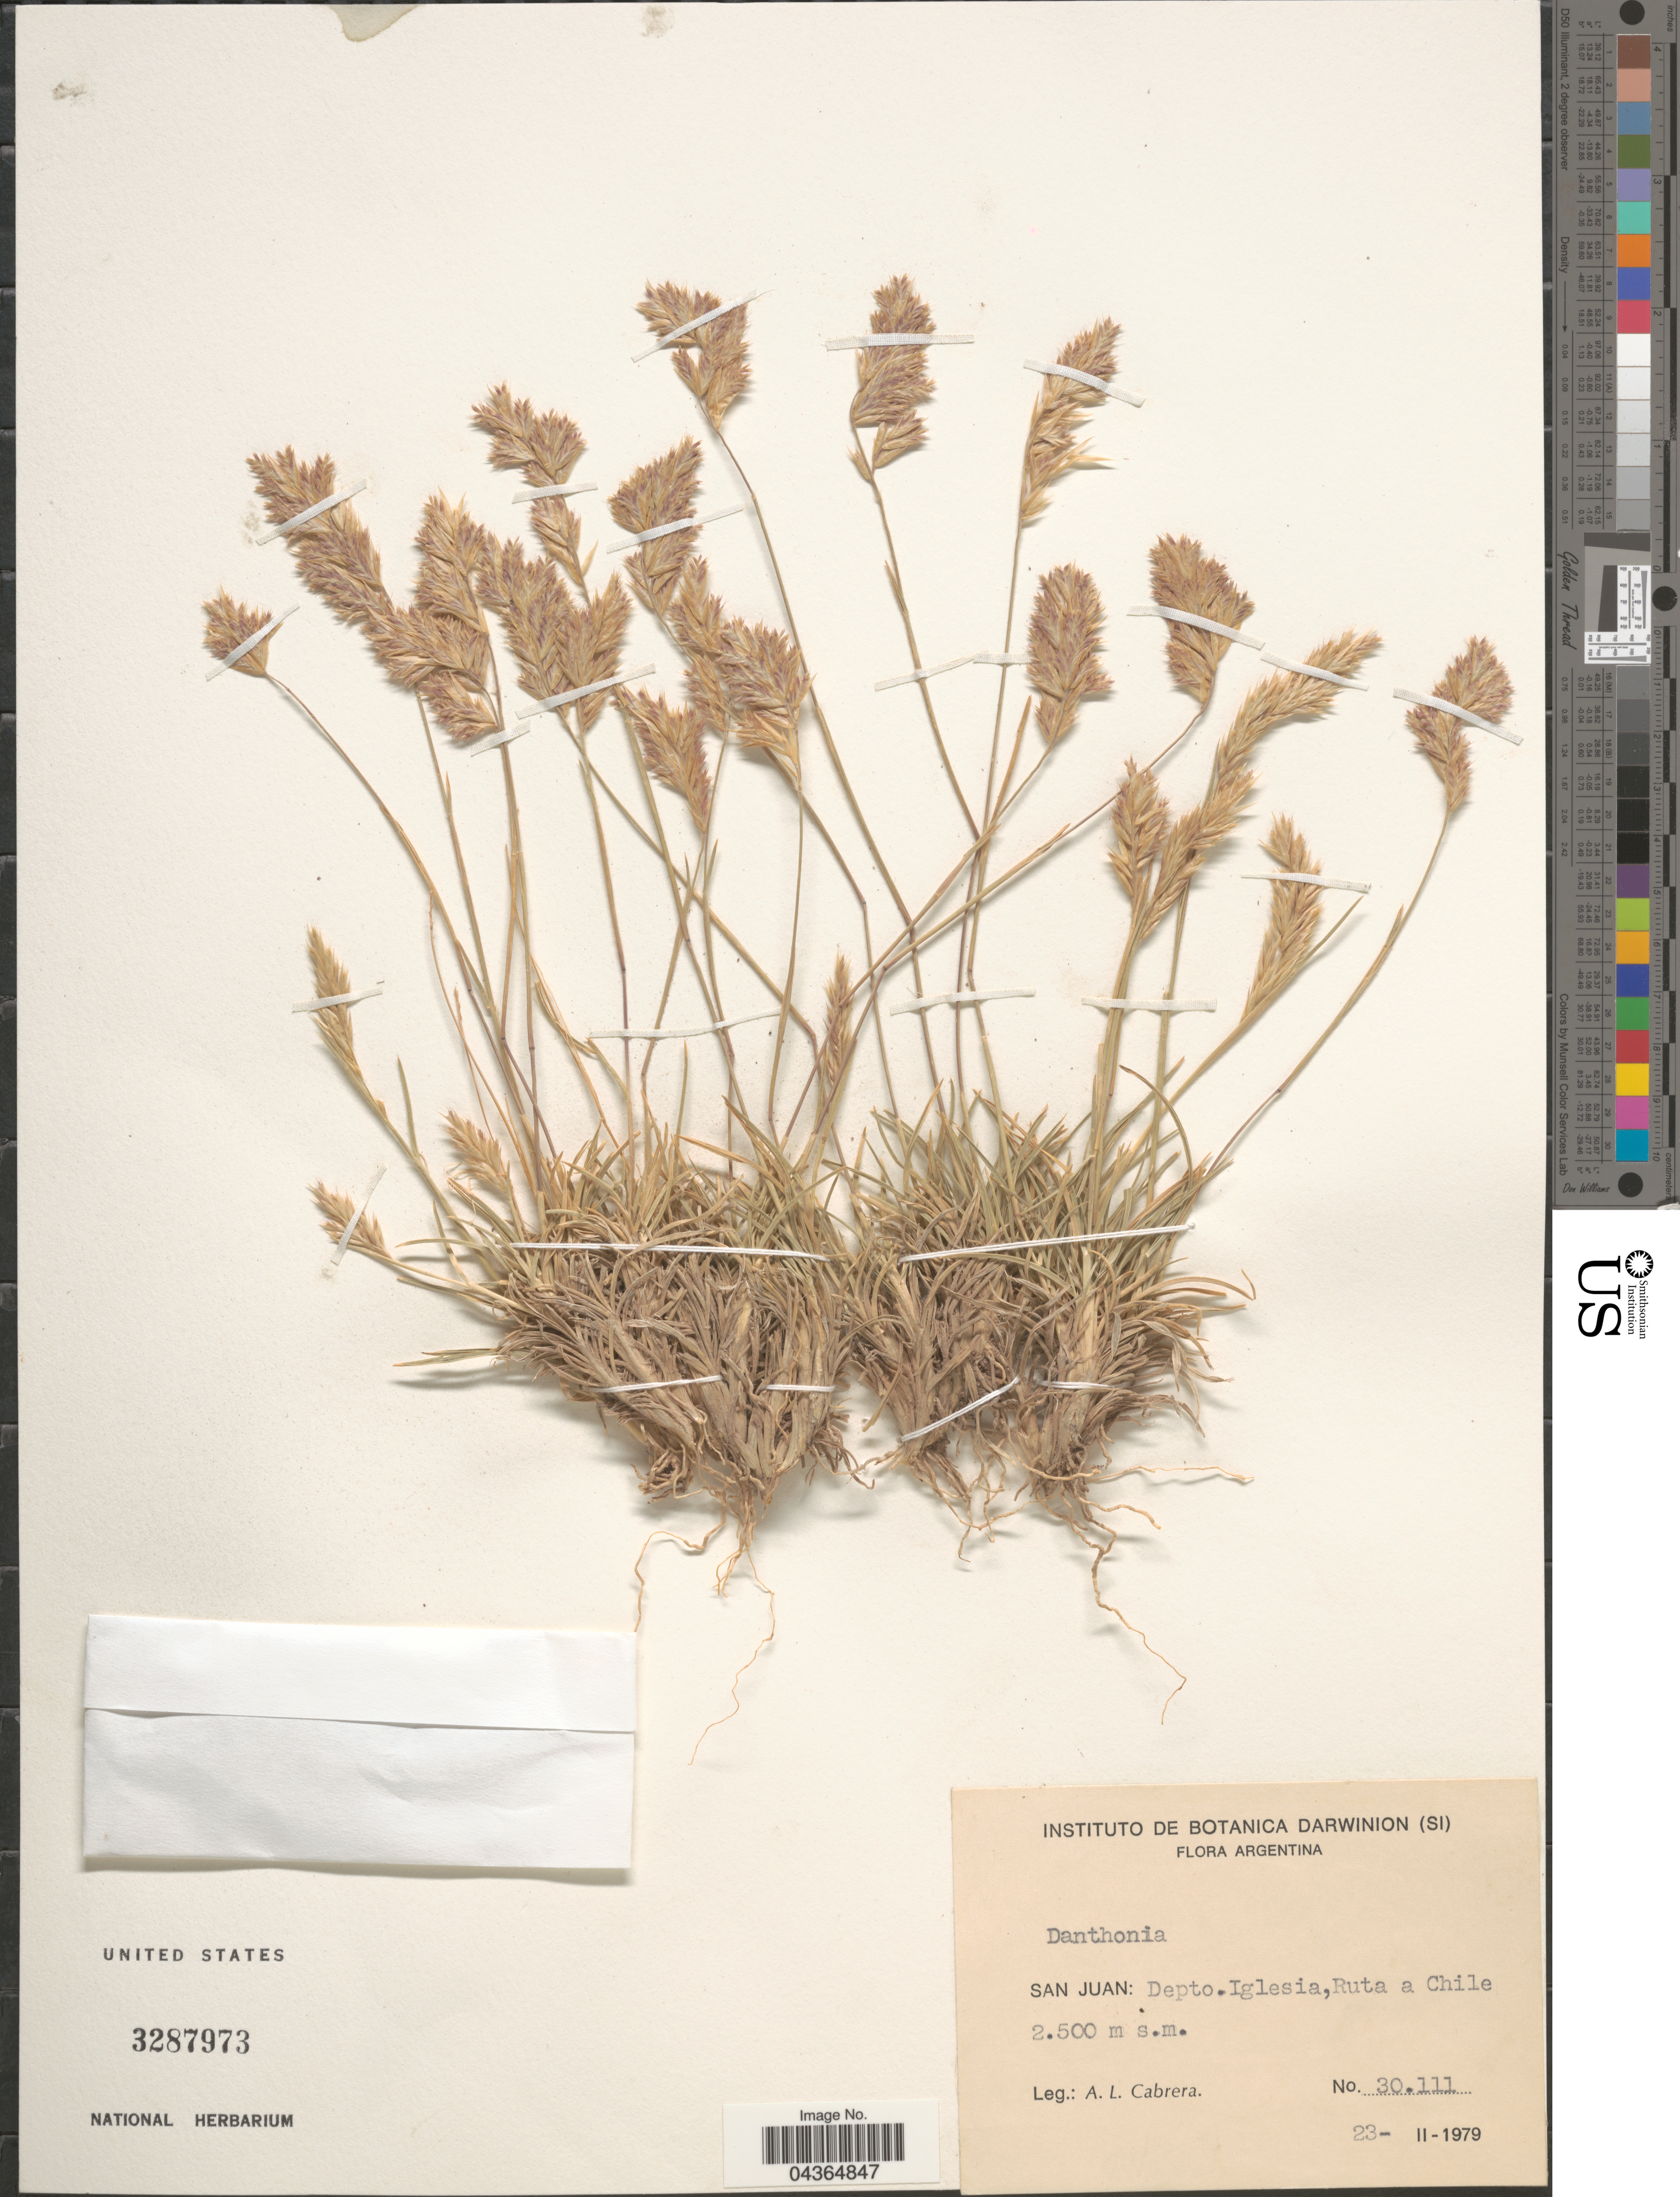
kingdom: Plantae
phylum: Tracheophyta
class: Liliopsida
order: Poales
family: Poaceae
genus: Danthonia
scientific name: Danthonia sp.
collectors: A. L. Cabrera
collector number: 30111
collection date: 1979-02-23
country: Argentina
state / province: San Juan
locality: Depto.Iglesia,Ruta a Chile.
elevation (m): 2500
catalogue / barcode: US 3287973